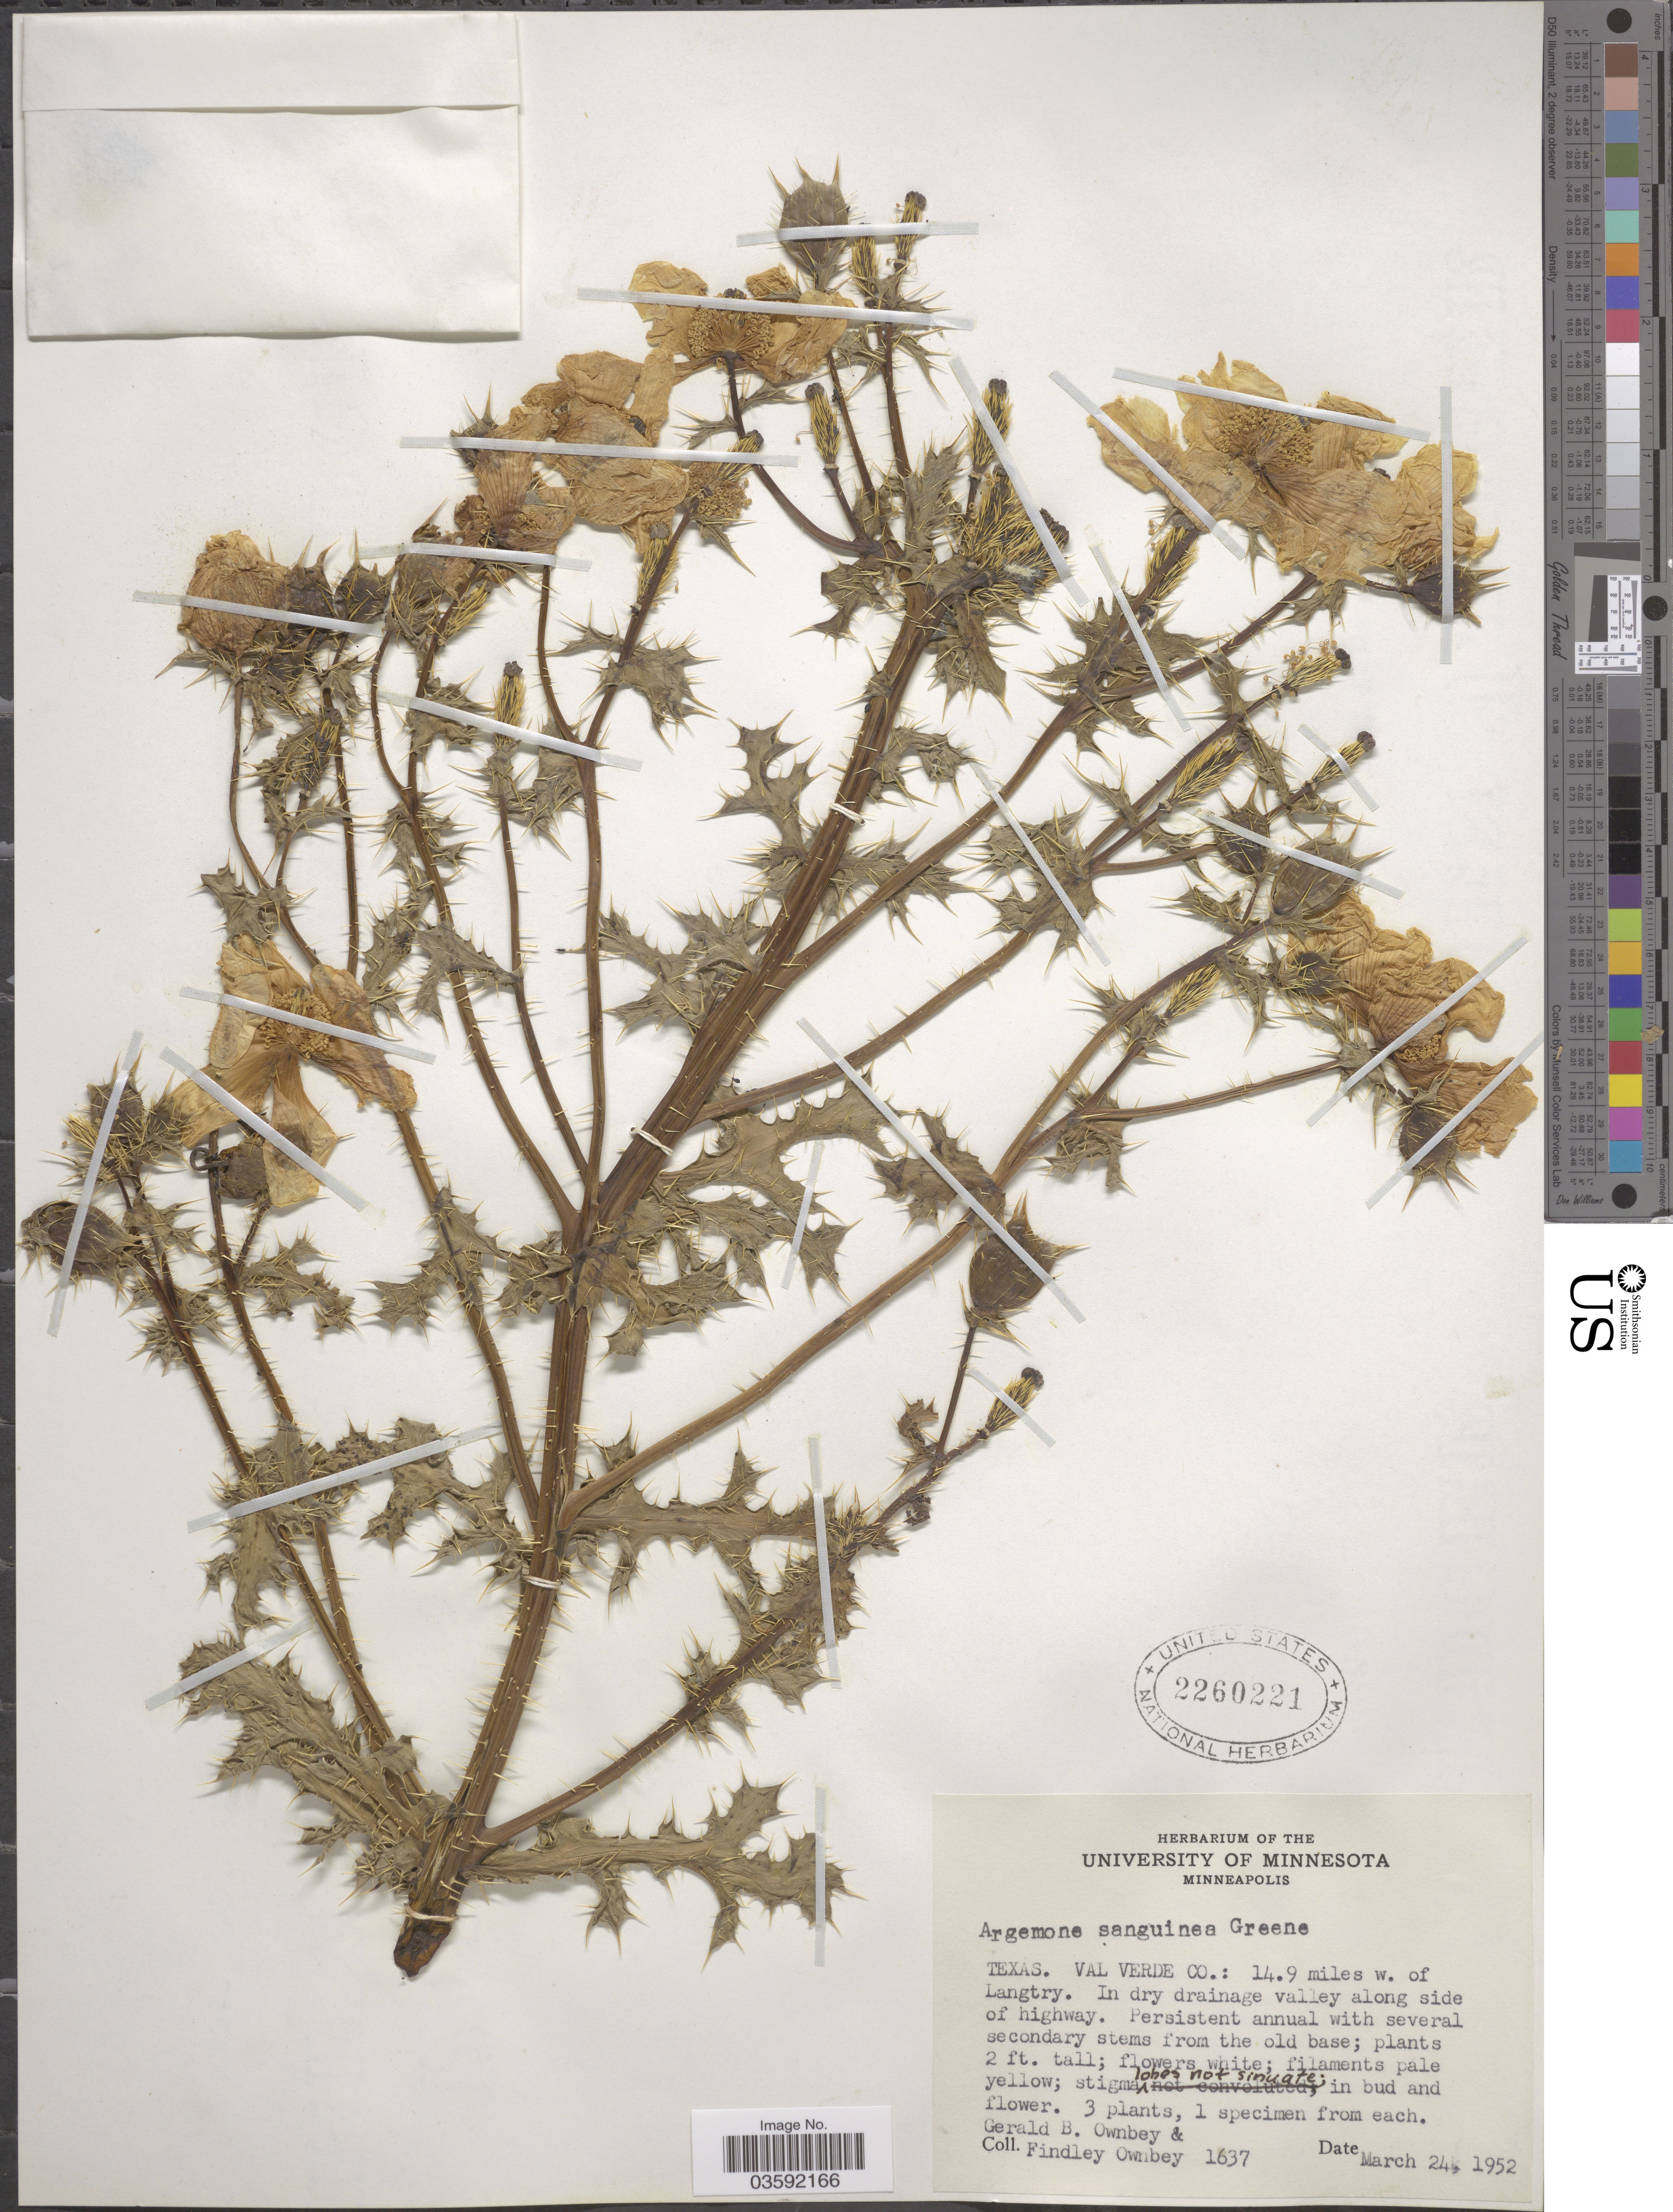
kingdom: Plantae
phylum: Tracheophyta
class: Magnoliopsida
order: Ranunculales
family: Papaveraceae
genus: Argemone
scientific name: Argemone sanguinea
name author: Greene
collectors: G. B. Ownbey & F. Ownbey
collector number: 1637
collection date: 1952-03-24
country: United States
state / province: Texas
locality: Val Verde Co.: 14.9 miles w. of Langtry. In dry drainage valley along side of highway.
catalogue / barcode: US 2260221